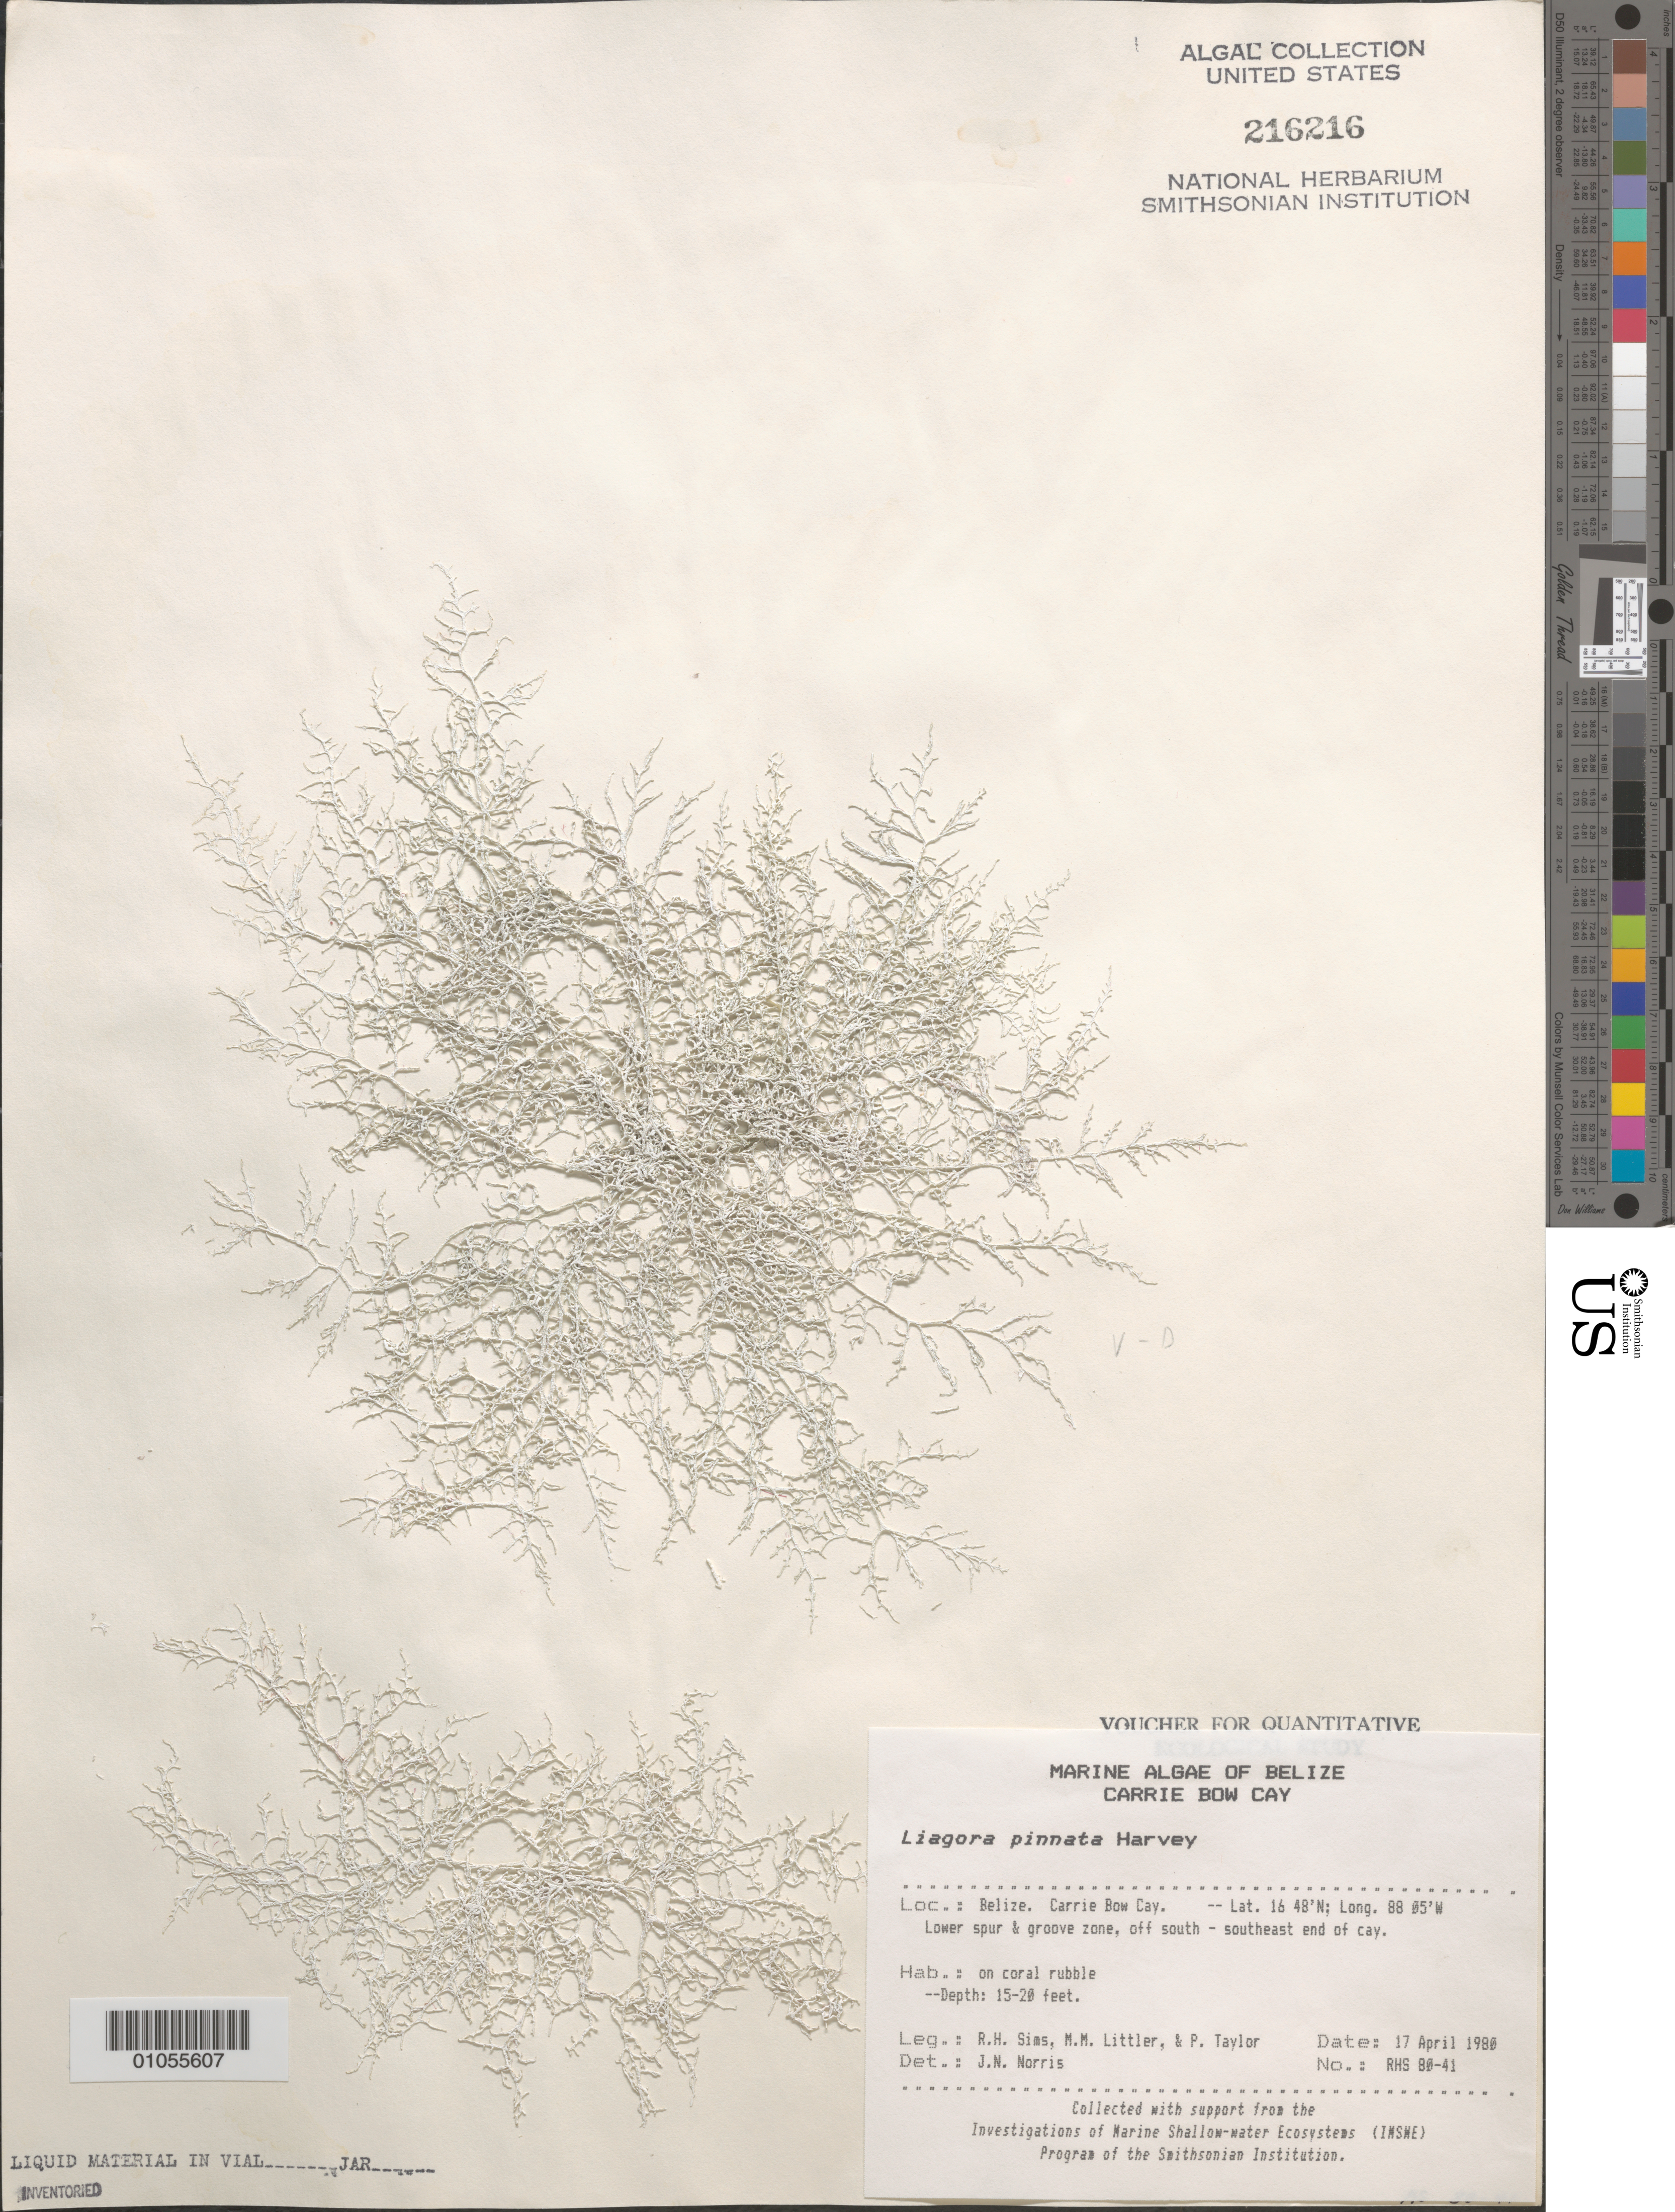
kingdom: Plantae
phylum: Rhodophyta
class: Florideophyceae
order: Nemaliales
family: Liagoraceae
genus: Liagora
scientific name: Liagora pinnata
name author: Harv.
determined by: Norris, James N.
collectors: R. H. Sims, M. M. Littler & P. R. Taylor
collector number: RHS 80-41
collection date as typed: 17 Apr 1980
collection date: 1980-04-17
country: Belize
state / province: Stann Creek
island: Carrie Bow Cay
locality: Lower spur and groove zone, off south southeast end of the cay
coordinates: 16 48'N, 88 05'W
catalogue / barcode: US 216216